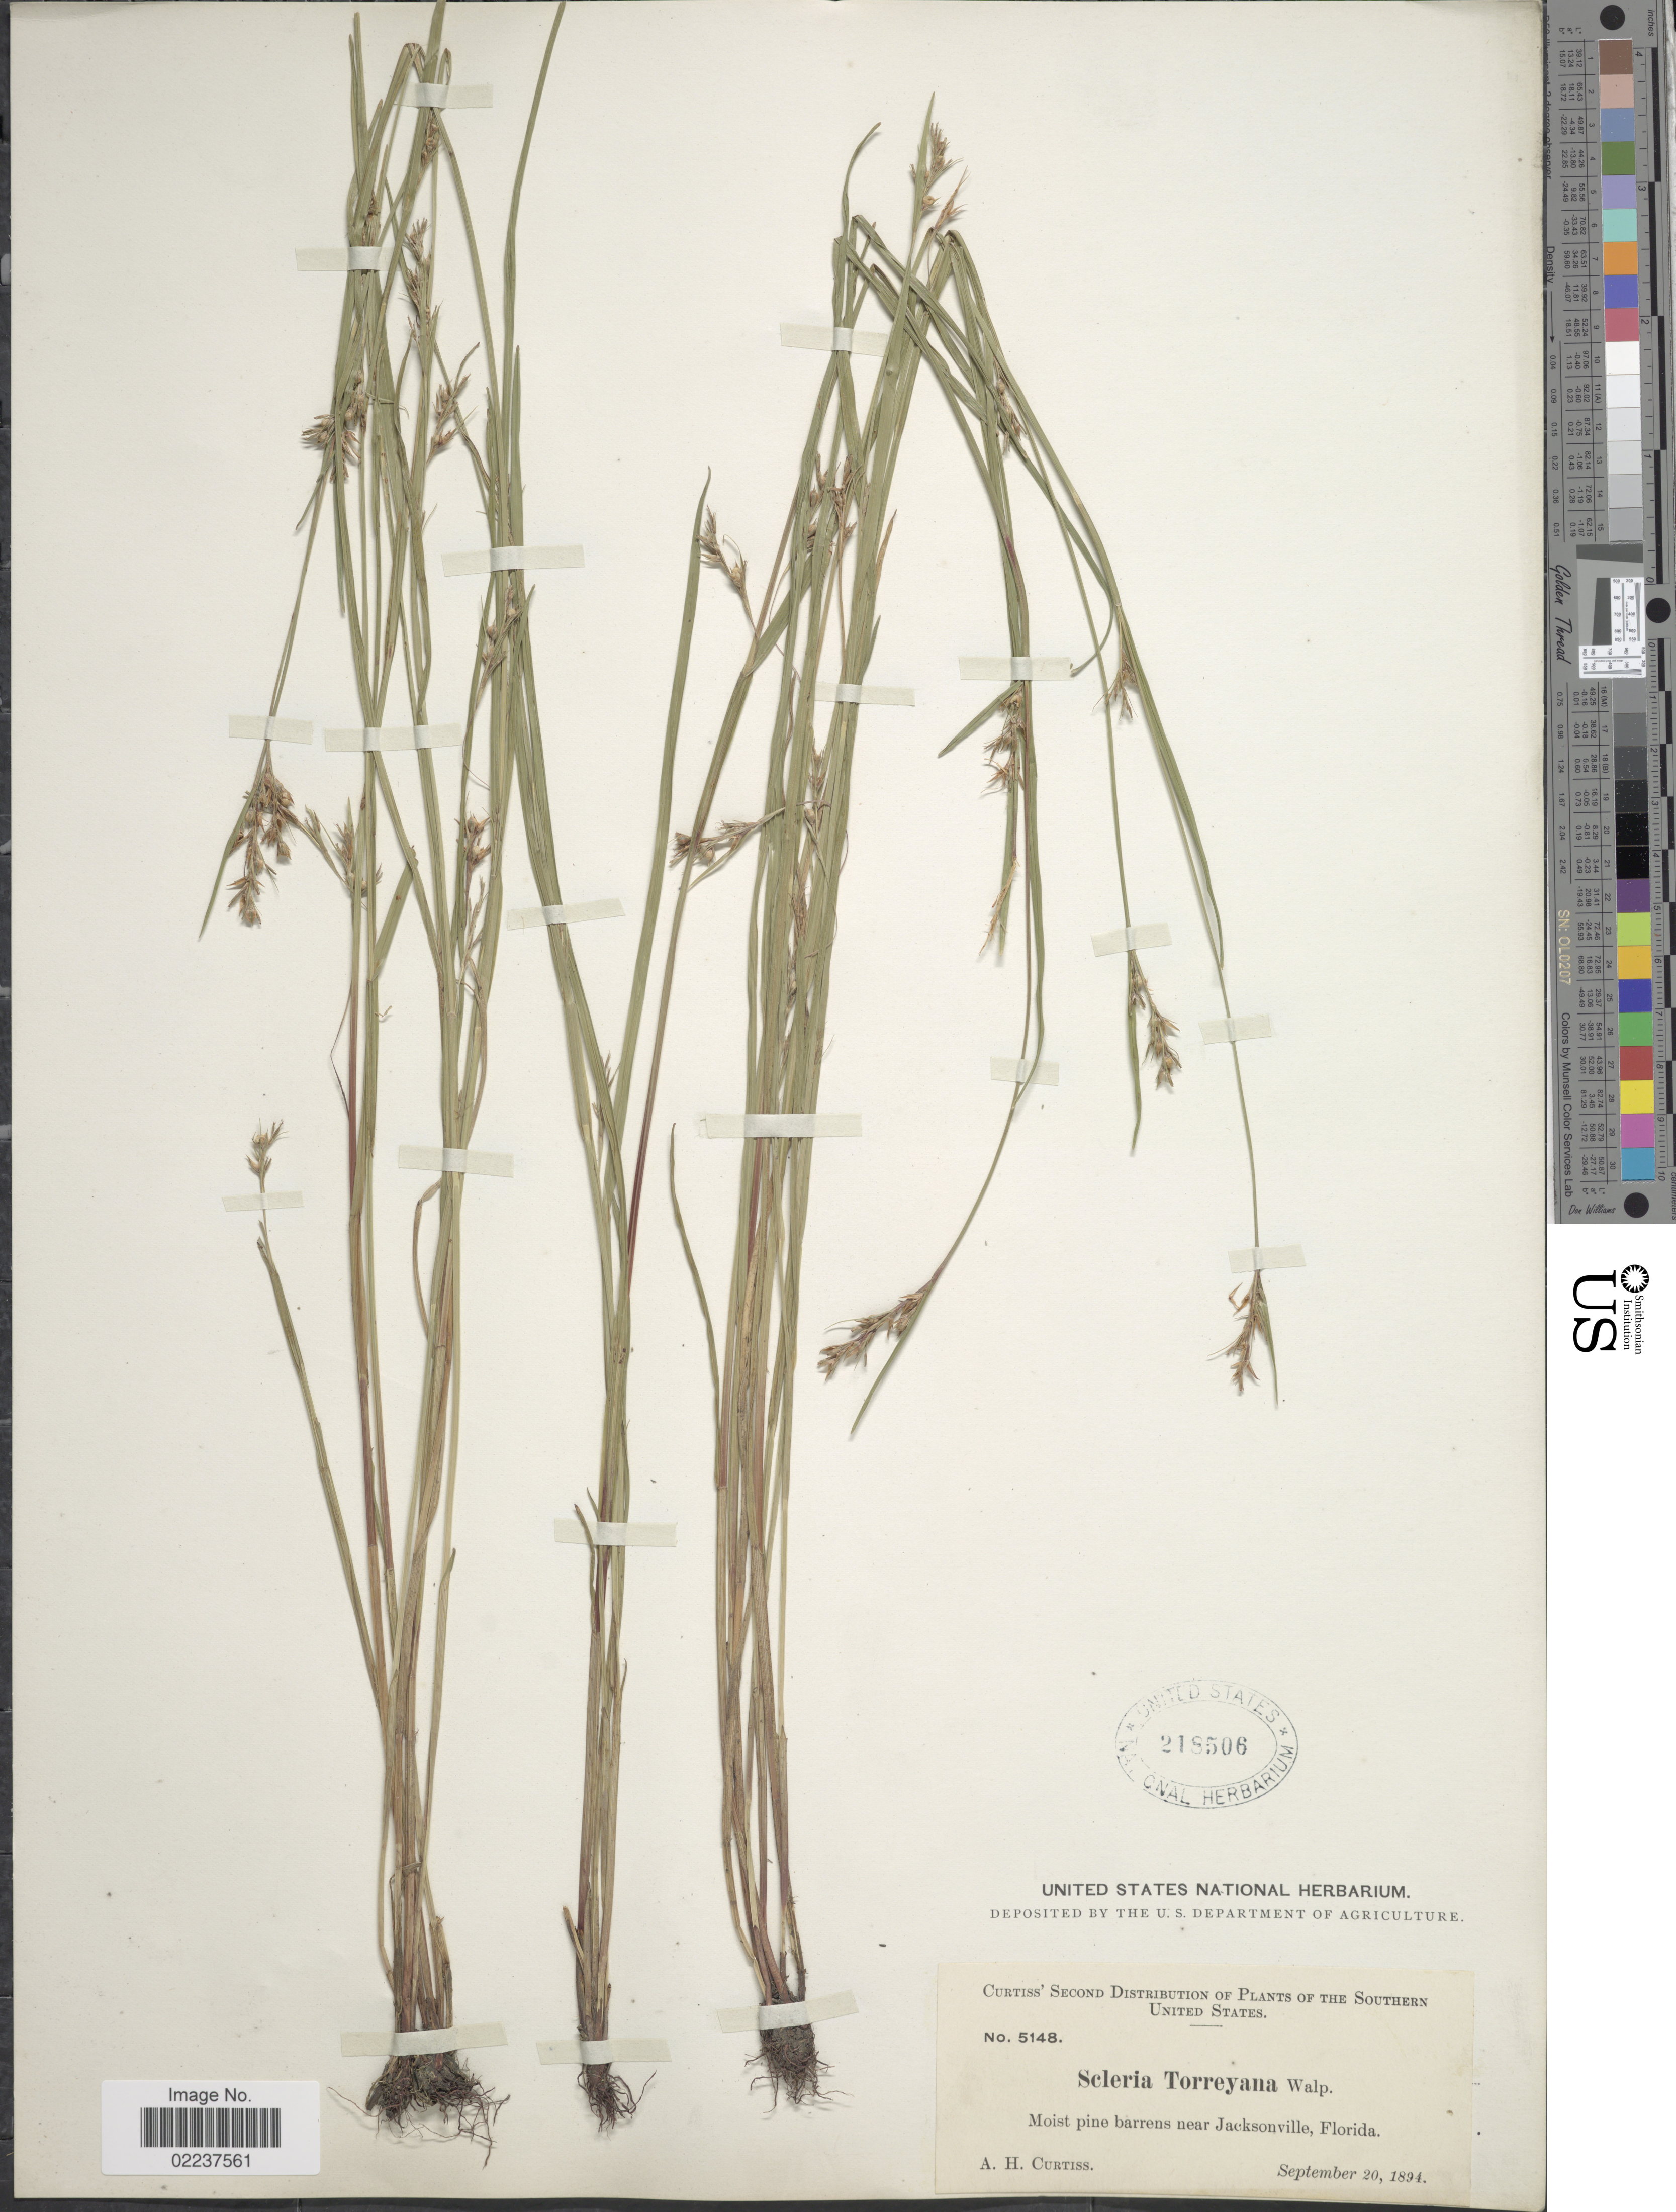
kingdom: Plantae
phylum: Tracheophyta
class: Liliopsida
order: Poales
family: Cyperaceae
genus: Scleria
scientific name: Scleria muehlenbergii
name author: Steud.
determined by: Strong, Mark T., (BOT), Smithsonian Institution - National Museum of Natural History (UNITED STATES)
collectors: A. H. Curtiss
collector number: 5148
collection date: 1894-09-20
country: United States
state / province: Florida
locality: Near Jacksonville, Southern United States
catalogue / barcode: US 218506